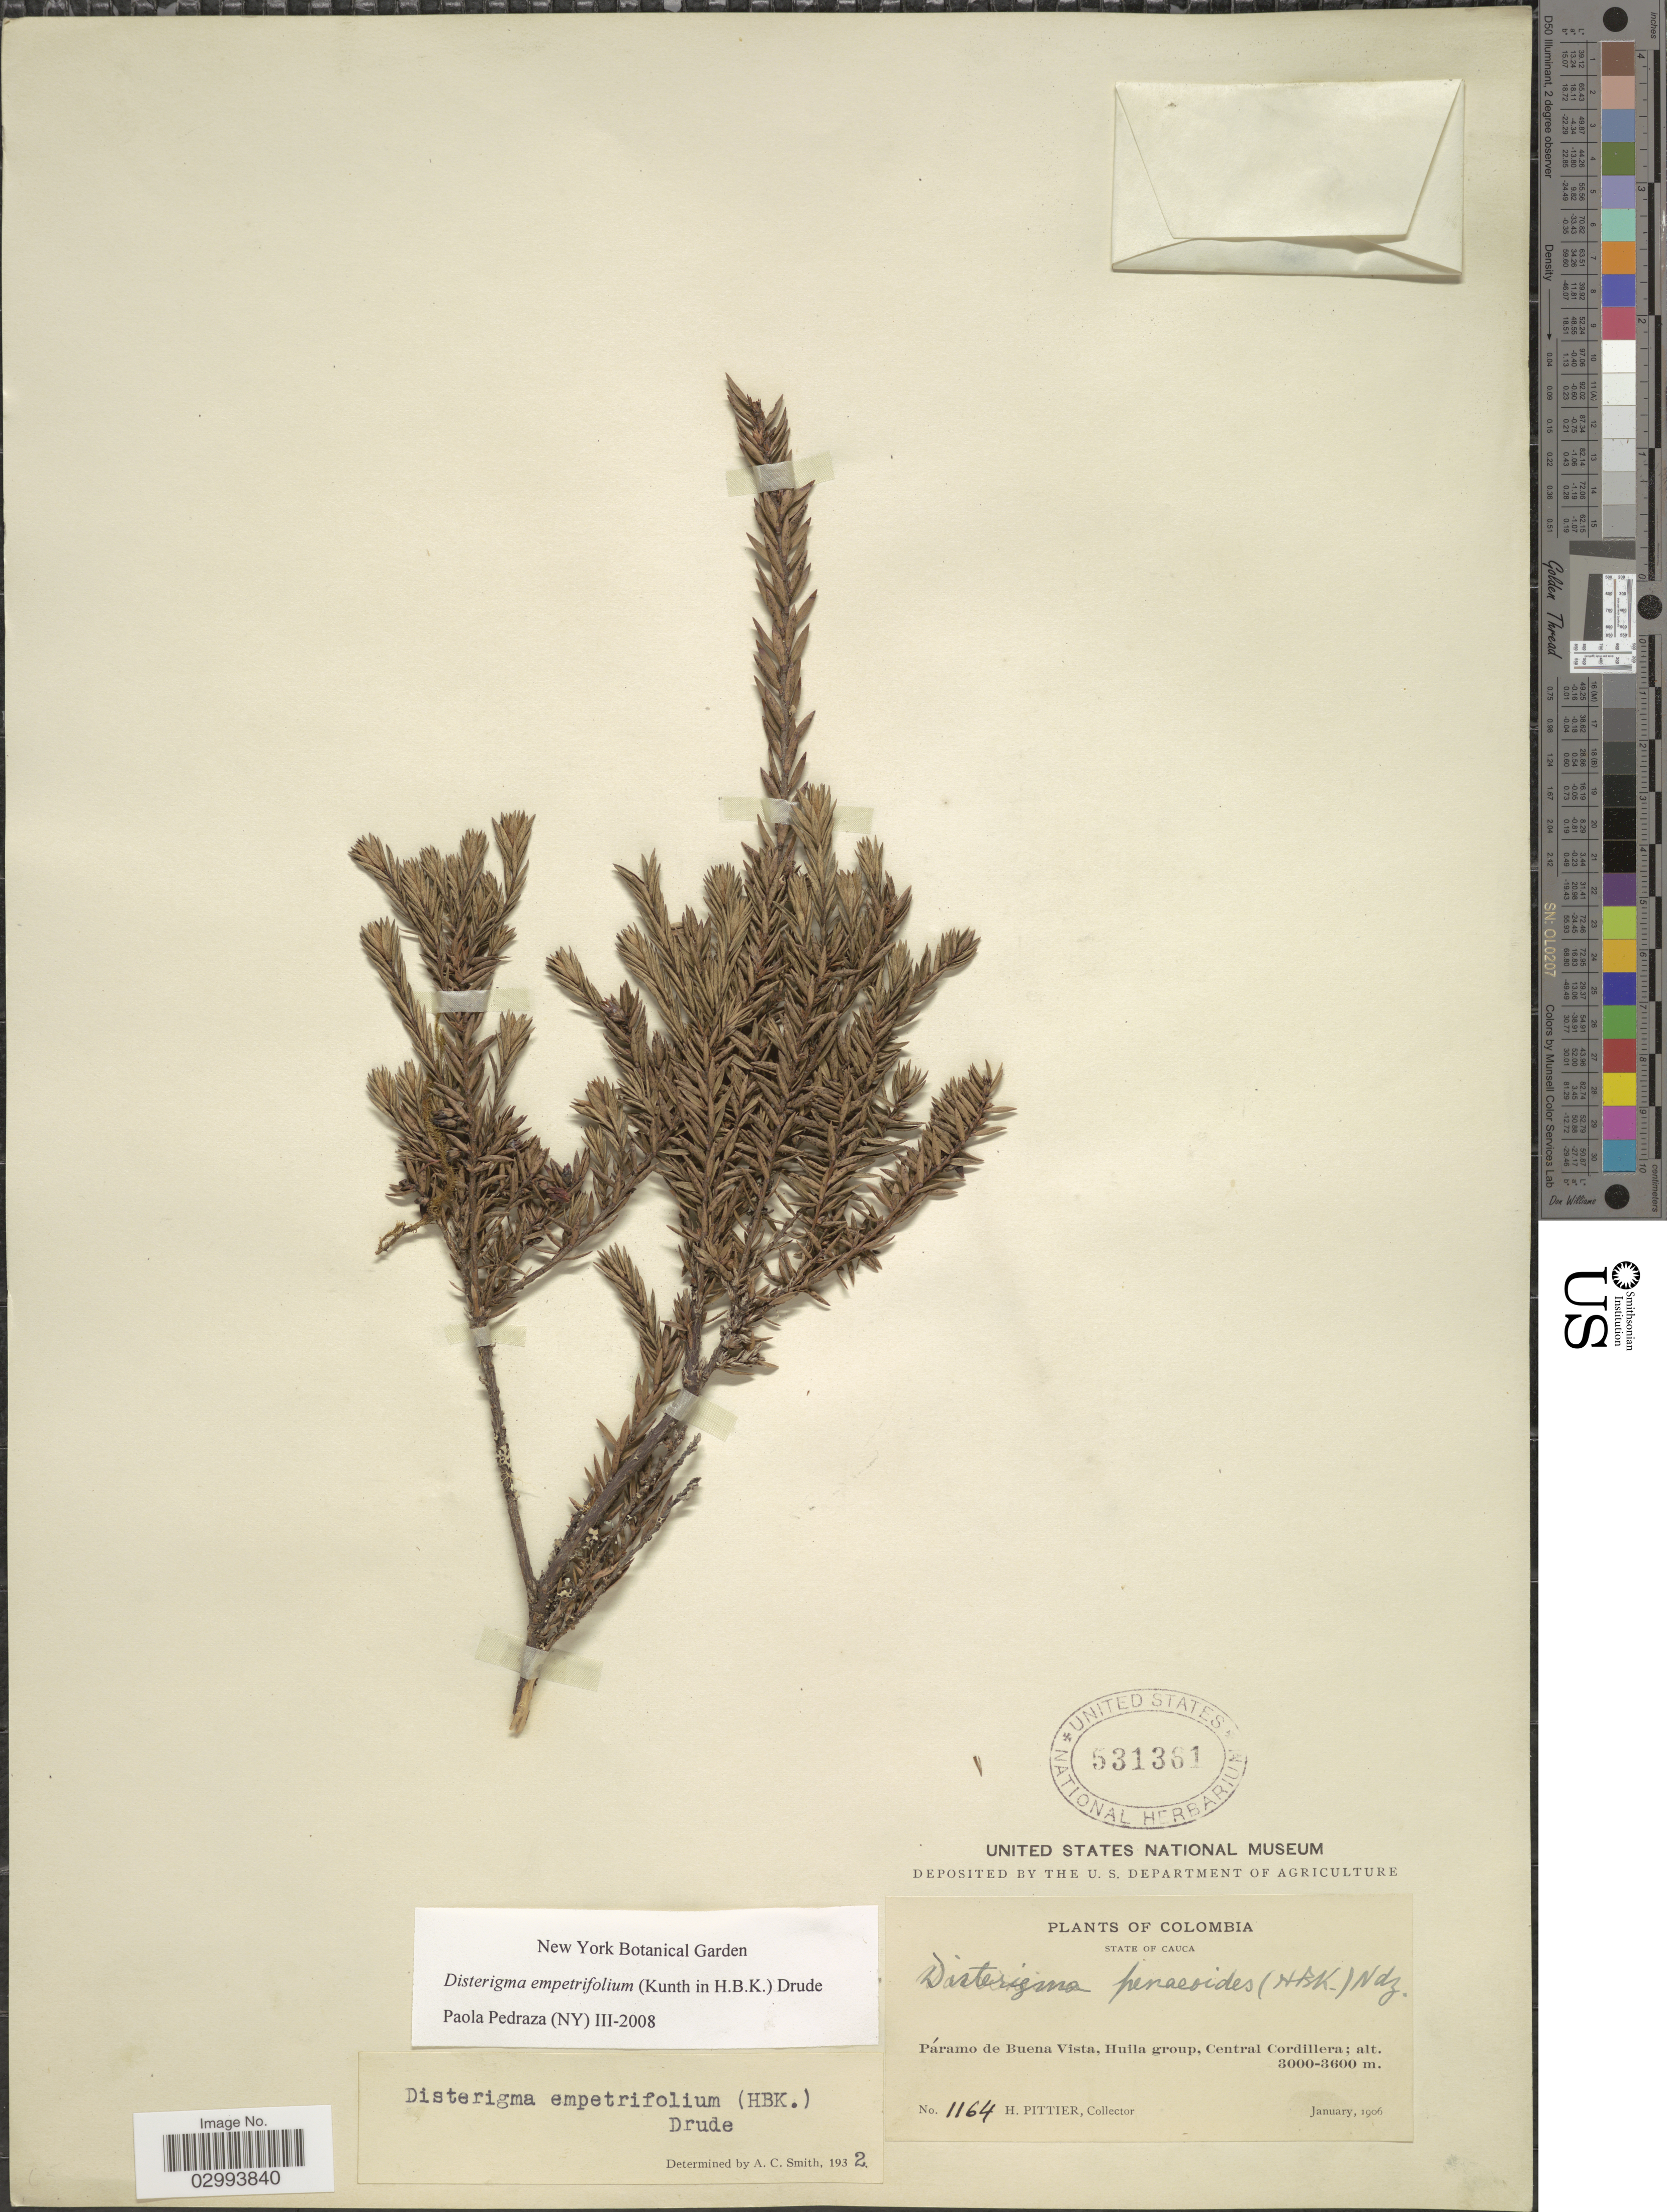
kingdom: Plantae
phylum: Tracheophyta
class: Magnoliopsida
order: Ericales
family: Ericaceae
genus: Disterigma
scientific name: Disterigma empetrifolium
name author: (Kunth) Drude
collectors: H. F. Pittier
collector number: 1164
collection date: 1906-01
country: Colombia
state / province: Cauca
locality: State of Cauca. Páramo de Buena Vista, Huila group, Central Cordillera.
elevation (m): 3000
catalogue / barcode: US 531361